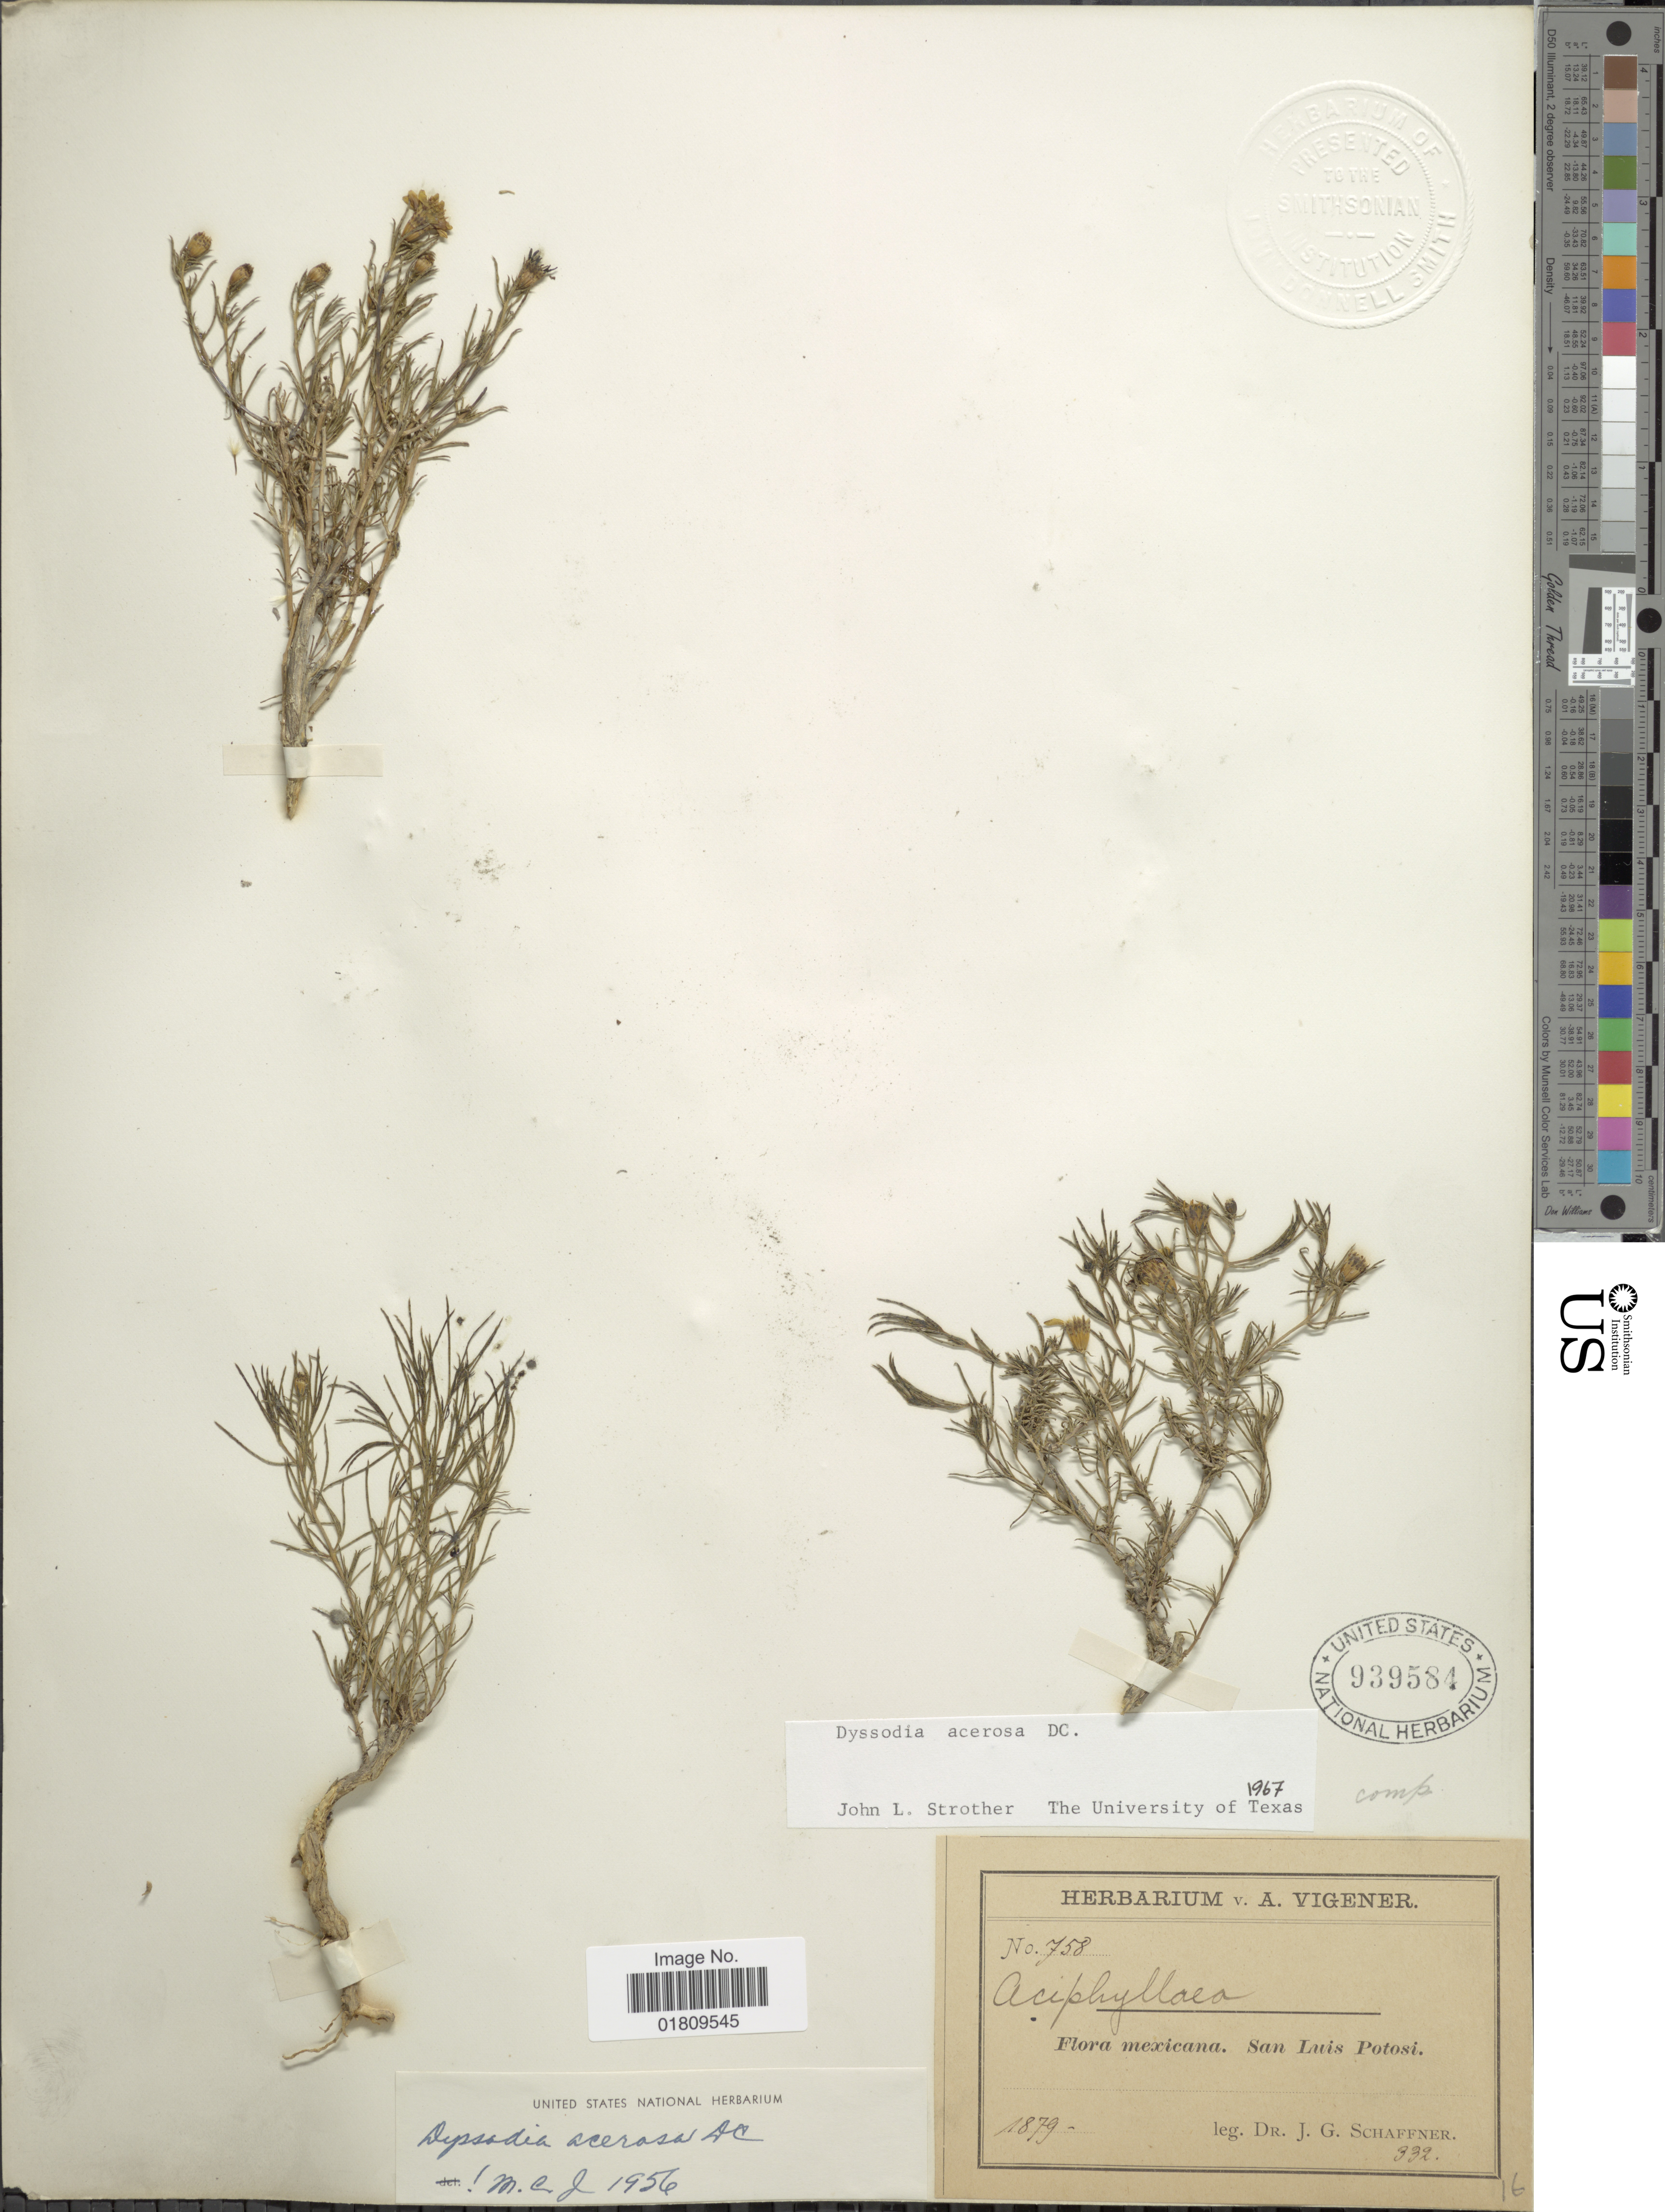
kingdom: Plantae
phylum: Tracheophyta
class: Magnoliopsida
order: Asterales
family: Asteraceae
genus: Dyssodia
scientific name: Dyssodia acerosa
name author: DC.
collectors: J. G. Schaffner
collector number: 332/758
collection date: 1879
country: Mexico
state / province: San Luis Potosí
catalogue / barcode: US 939584